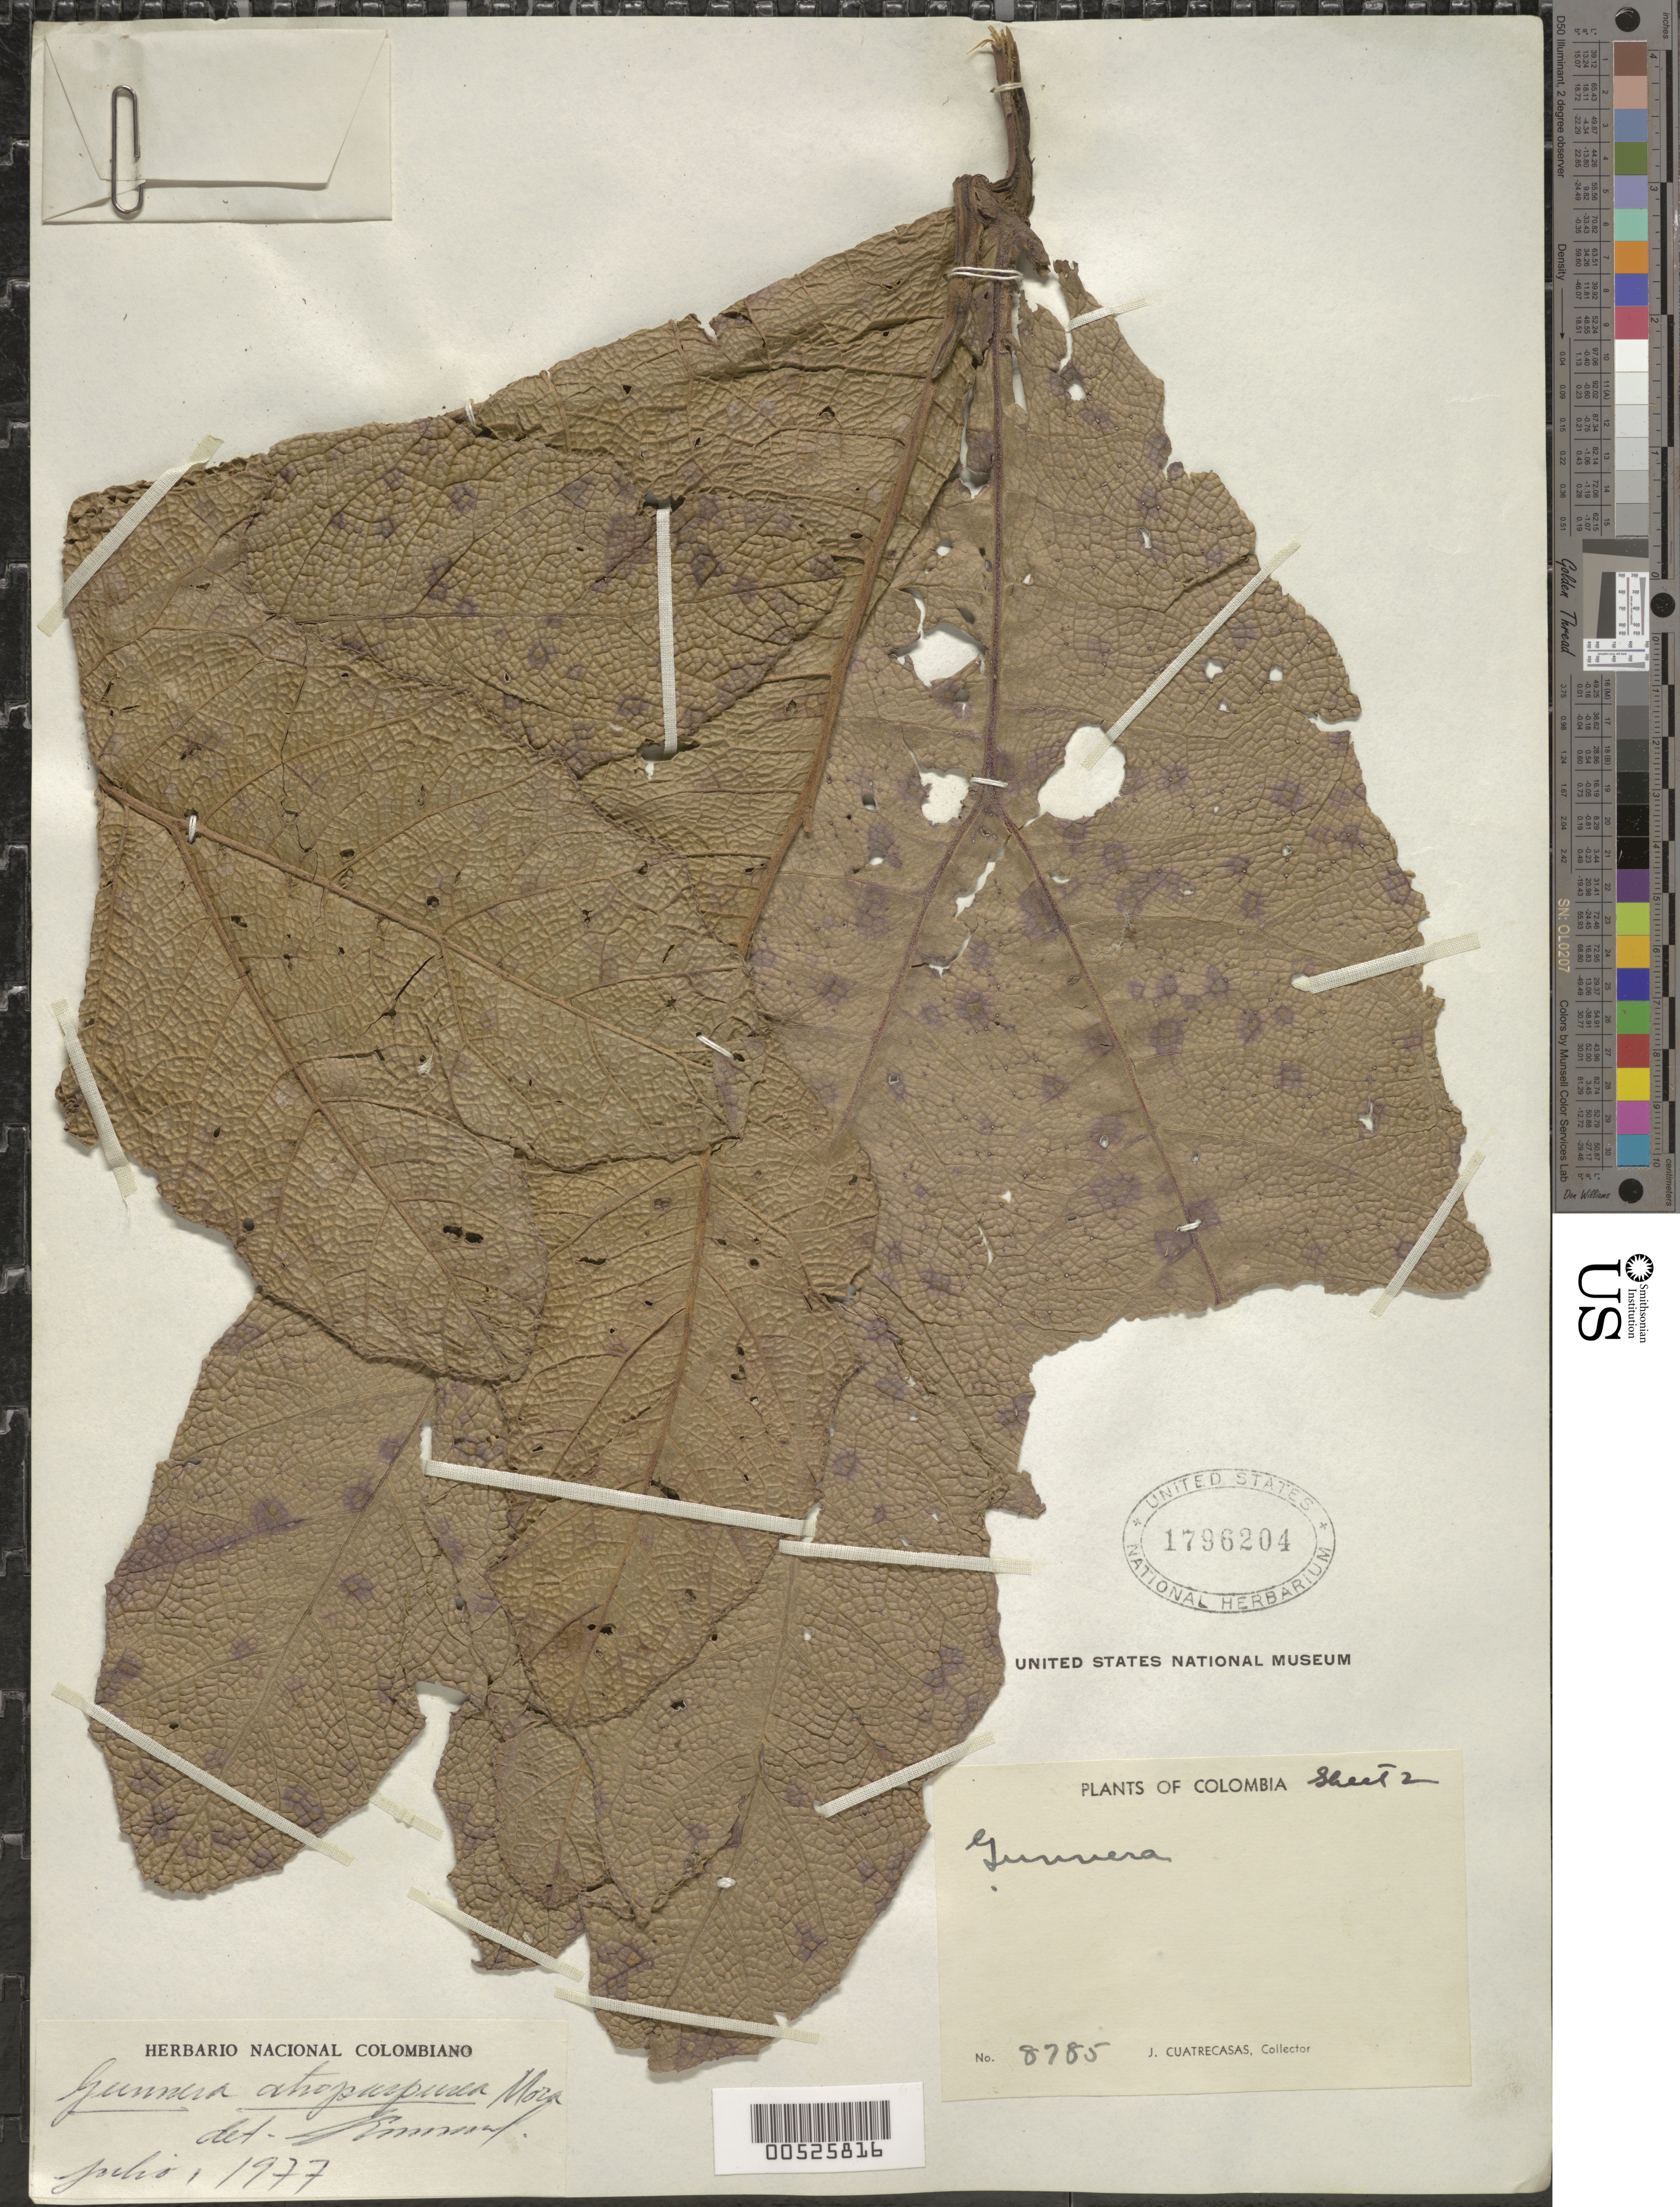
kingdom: Plantae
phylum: Tracheophyta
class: Magnoliopsida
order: Gunnerales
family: Gunneraceae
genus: Gunnera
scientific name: Gunnera atropurpurea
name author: L.E. Mora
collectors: J. Cuatrecasas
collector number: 8785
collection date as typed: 27 Mar 1940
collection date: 1940-03-27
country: Colombia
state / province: Huila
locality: Comisaría de; Caquetá, Cordillera Oriental Sobre el Filo divisoRio, en Gabinete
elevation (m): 2300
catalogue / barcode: US 1796204